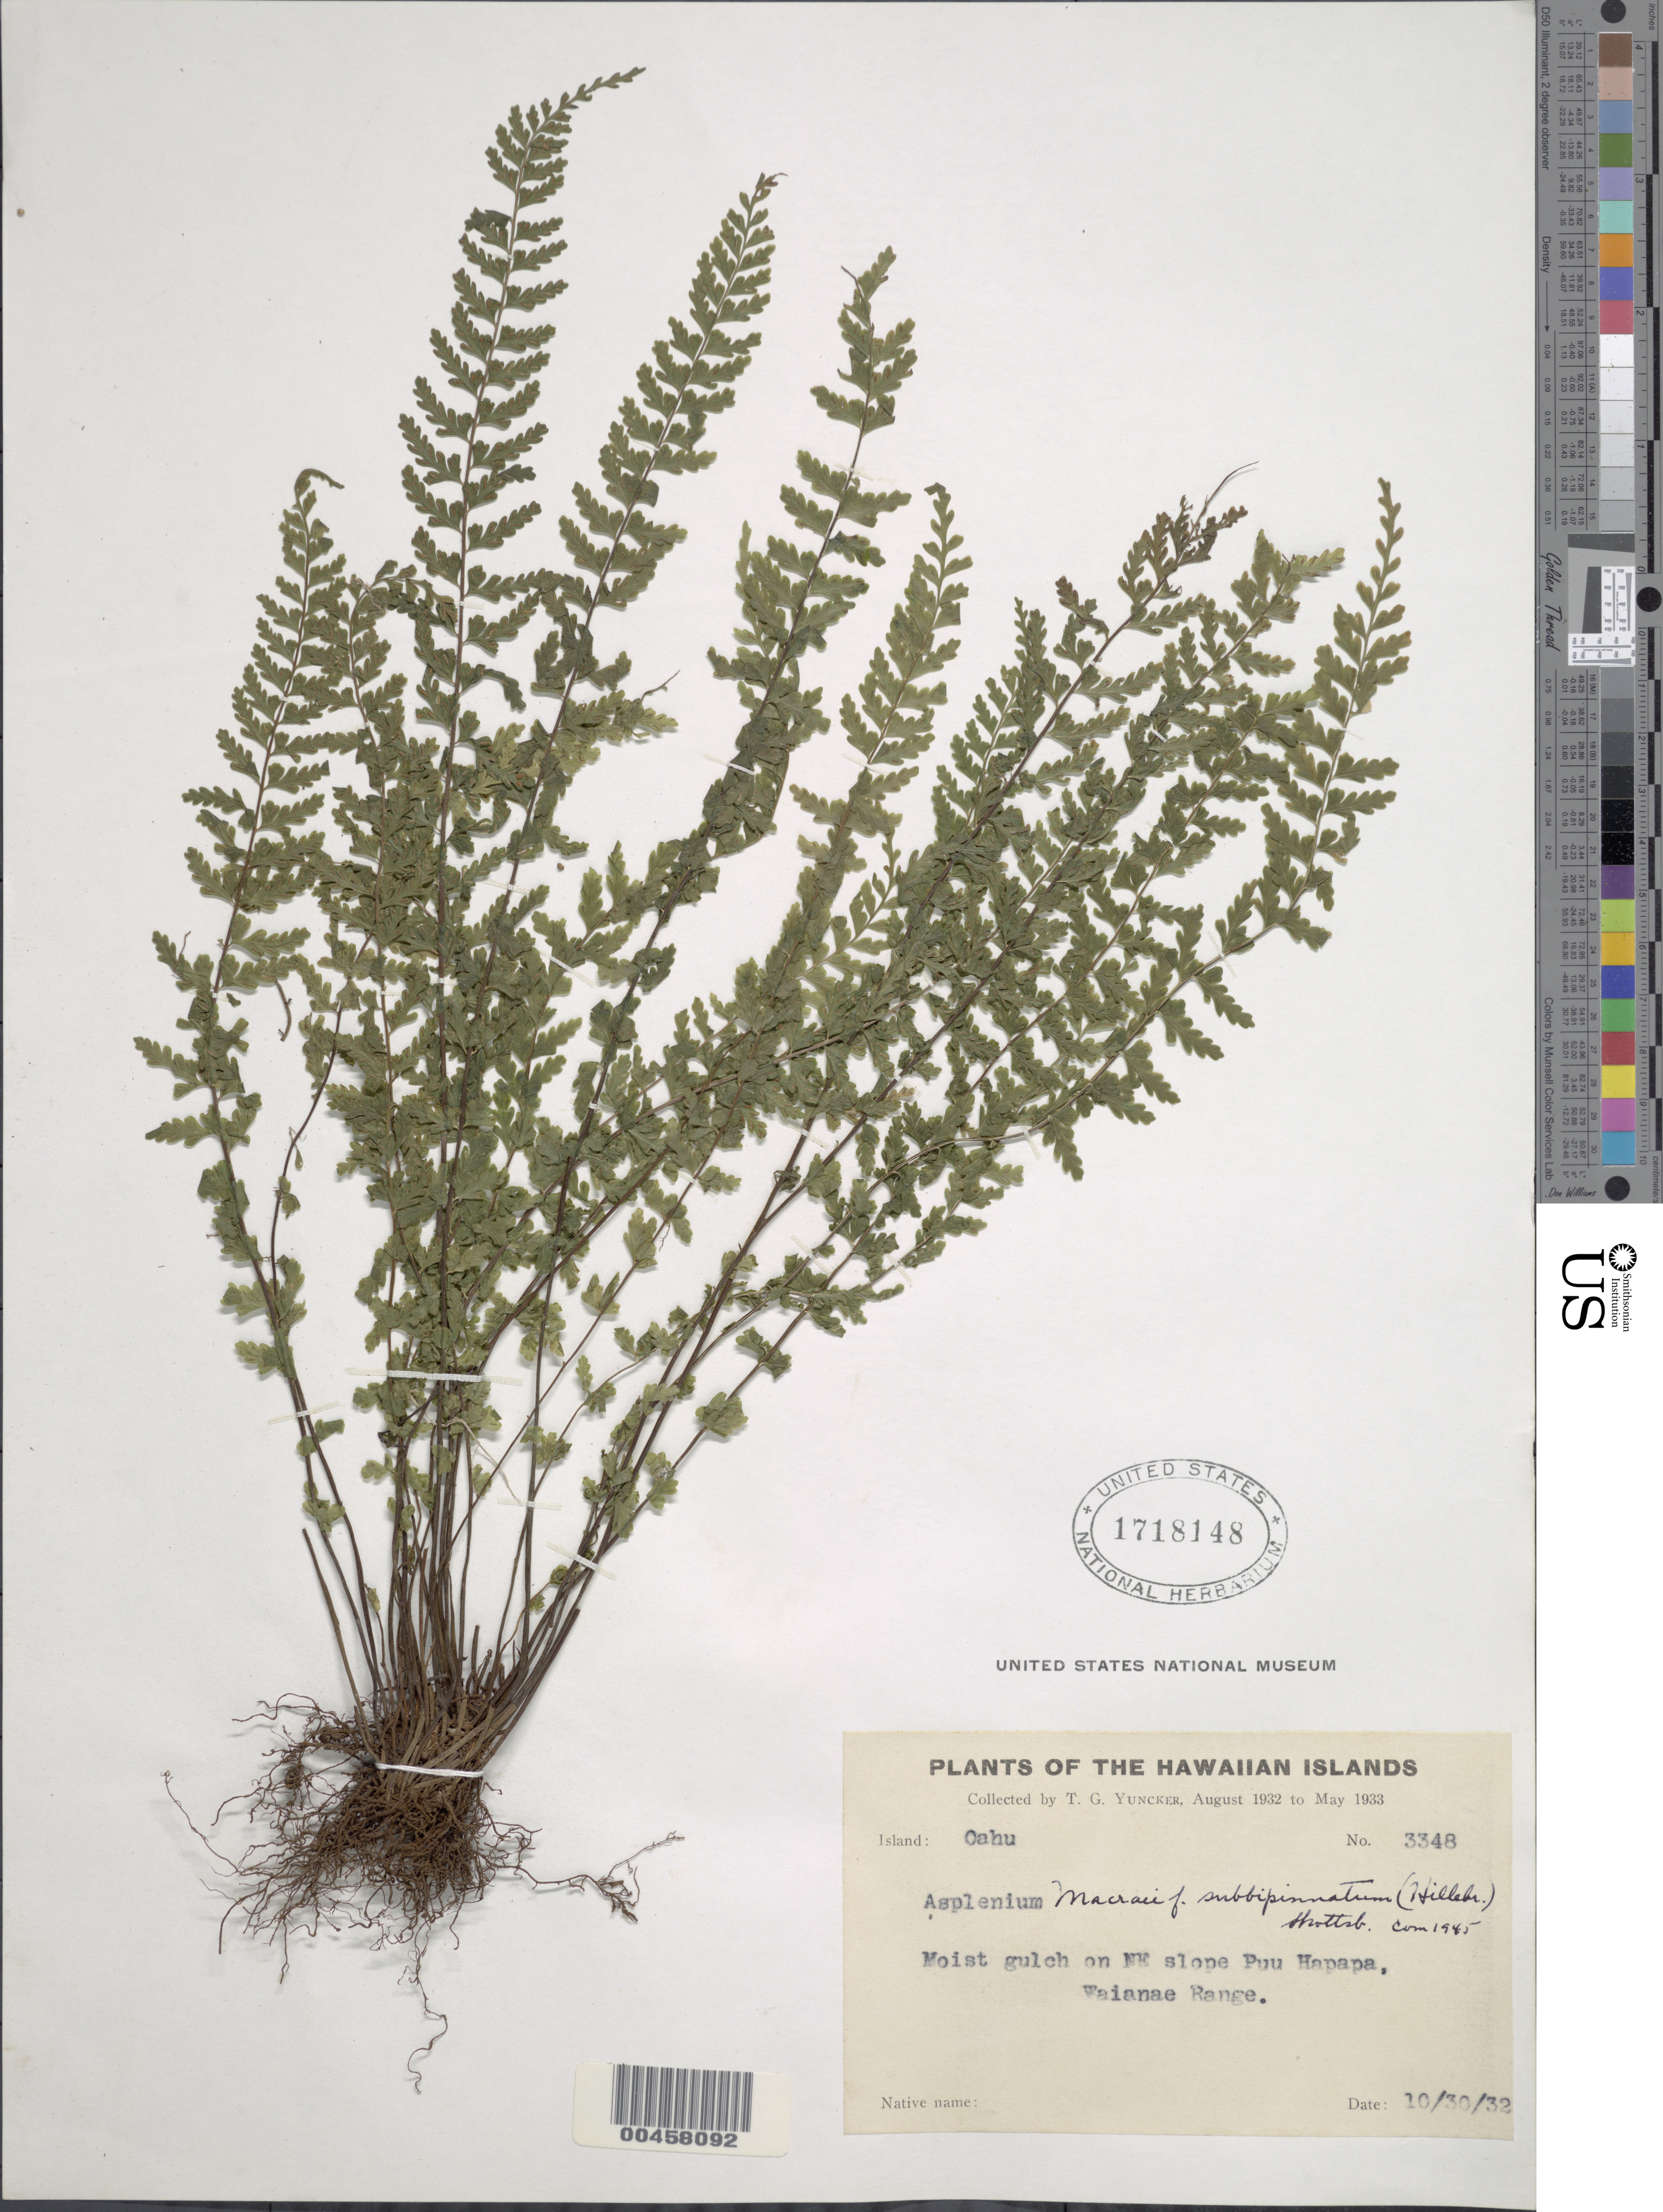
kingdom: Plantae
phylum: Tracheophyta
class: Polypodiopsida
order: Polypodiales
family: Aspleniaceae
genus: Asplenium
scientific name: Asplenium macraei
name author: Hook. & Grev.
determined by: Wagner, W. L., (BOT), Smithsonian Institution - National Museum of Natural History (UNITED STATES)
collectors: T. G. Yuncker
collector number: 3348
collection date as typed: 30 Oct 1932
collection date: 1932-10-30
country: United States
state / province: Hawaii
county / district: Honolulu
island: Oahu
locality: Gulch on NE slope Puu Hapapa, Waianae Range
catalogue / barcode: US 1718148